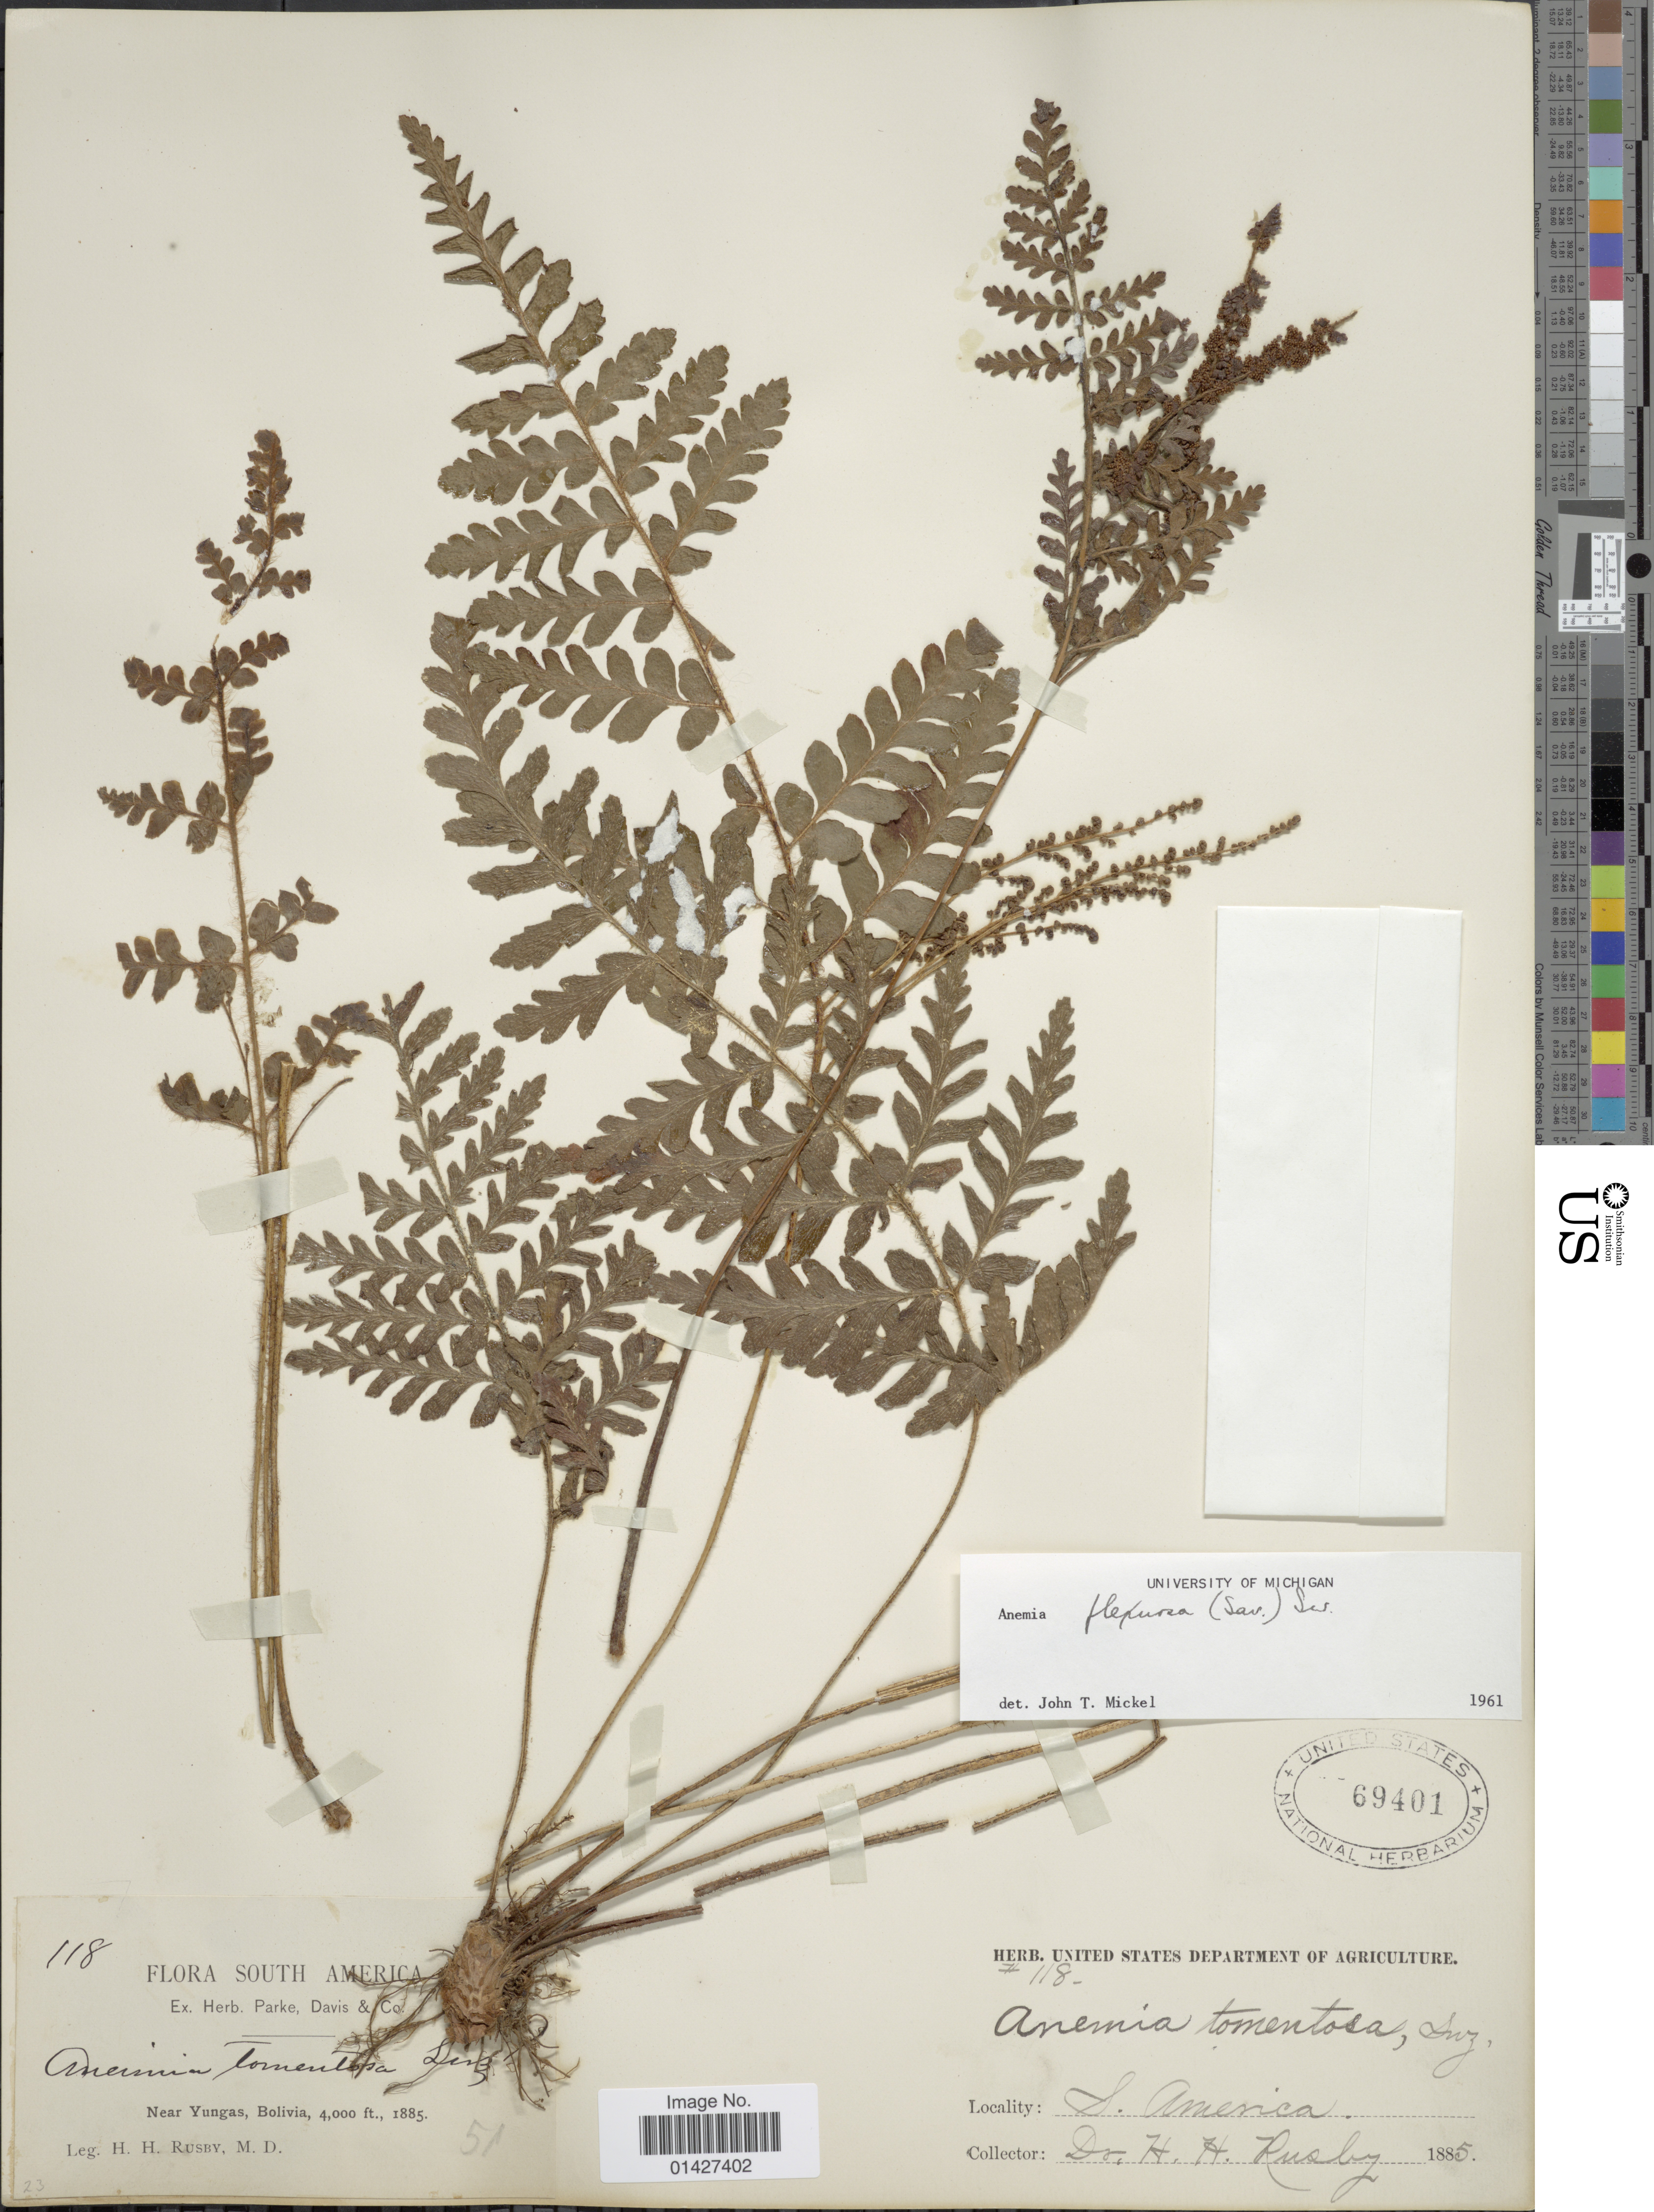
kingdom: Plantae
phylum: Tracheophyta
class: Polypodiopsida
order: Schizaeales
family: Anemiaceae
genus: Anemia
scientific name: Anemia flexuosa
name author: (Savigny) Sw.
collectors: H. H. Rusby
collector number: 118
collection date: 1885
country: Bolivia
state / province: La Paz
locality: Near Yungas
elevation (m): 1219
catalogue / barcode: US 69401